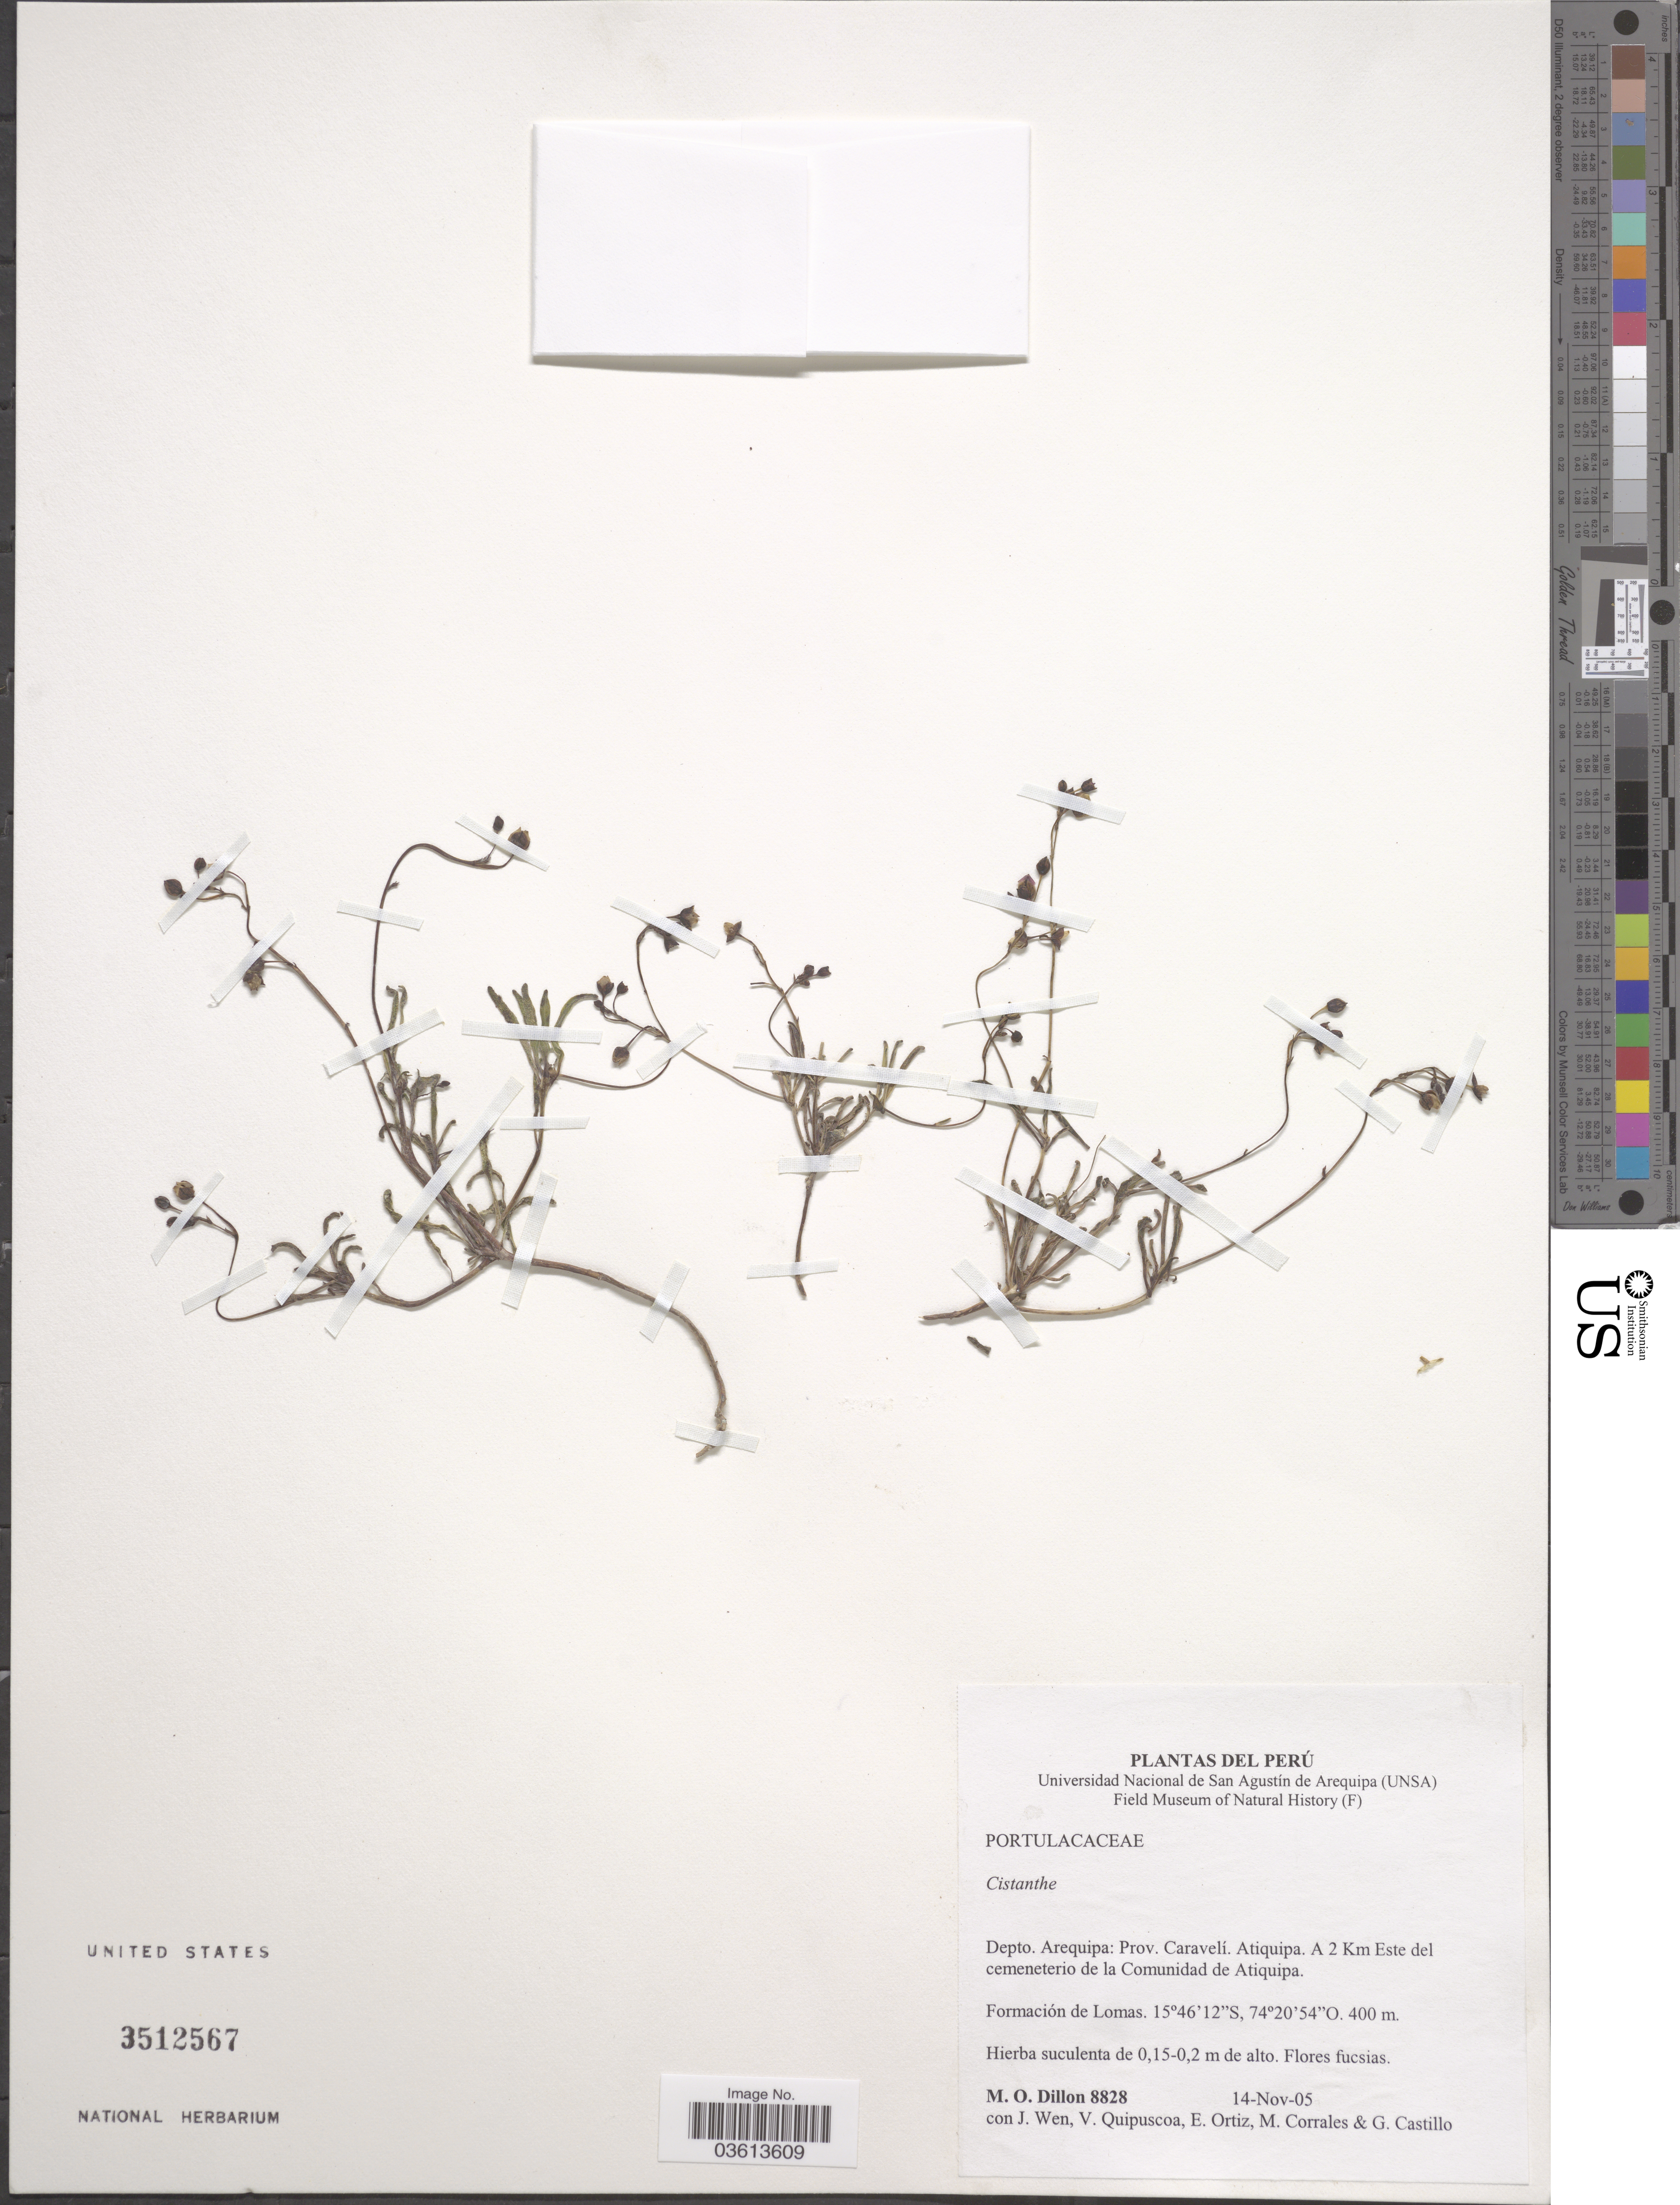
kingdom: Plantae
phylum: Tracheophyta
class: Magnoliopsida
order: Caryophyllales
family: Montiaceae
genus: Cistanthe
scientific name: Cistanthe sp.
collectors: M. O. Dillon, J. Wen, V. Quipuscoa, E. Ortiz & et al.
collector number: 8828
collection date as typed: Transcribed d/m/y: 14/11/5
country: Peru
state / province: Arequipa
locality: Depto. Arequipa: Prov. Caravelí. Atiquipa. A 2 Km Este del cemeneterio de la Comunidad de Atiquipa. Formación de Lomas.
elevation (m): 400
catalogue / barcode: US 3512567